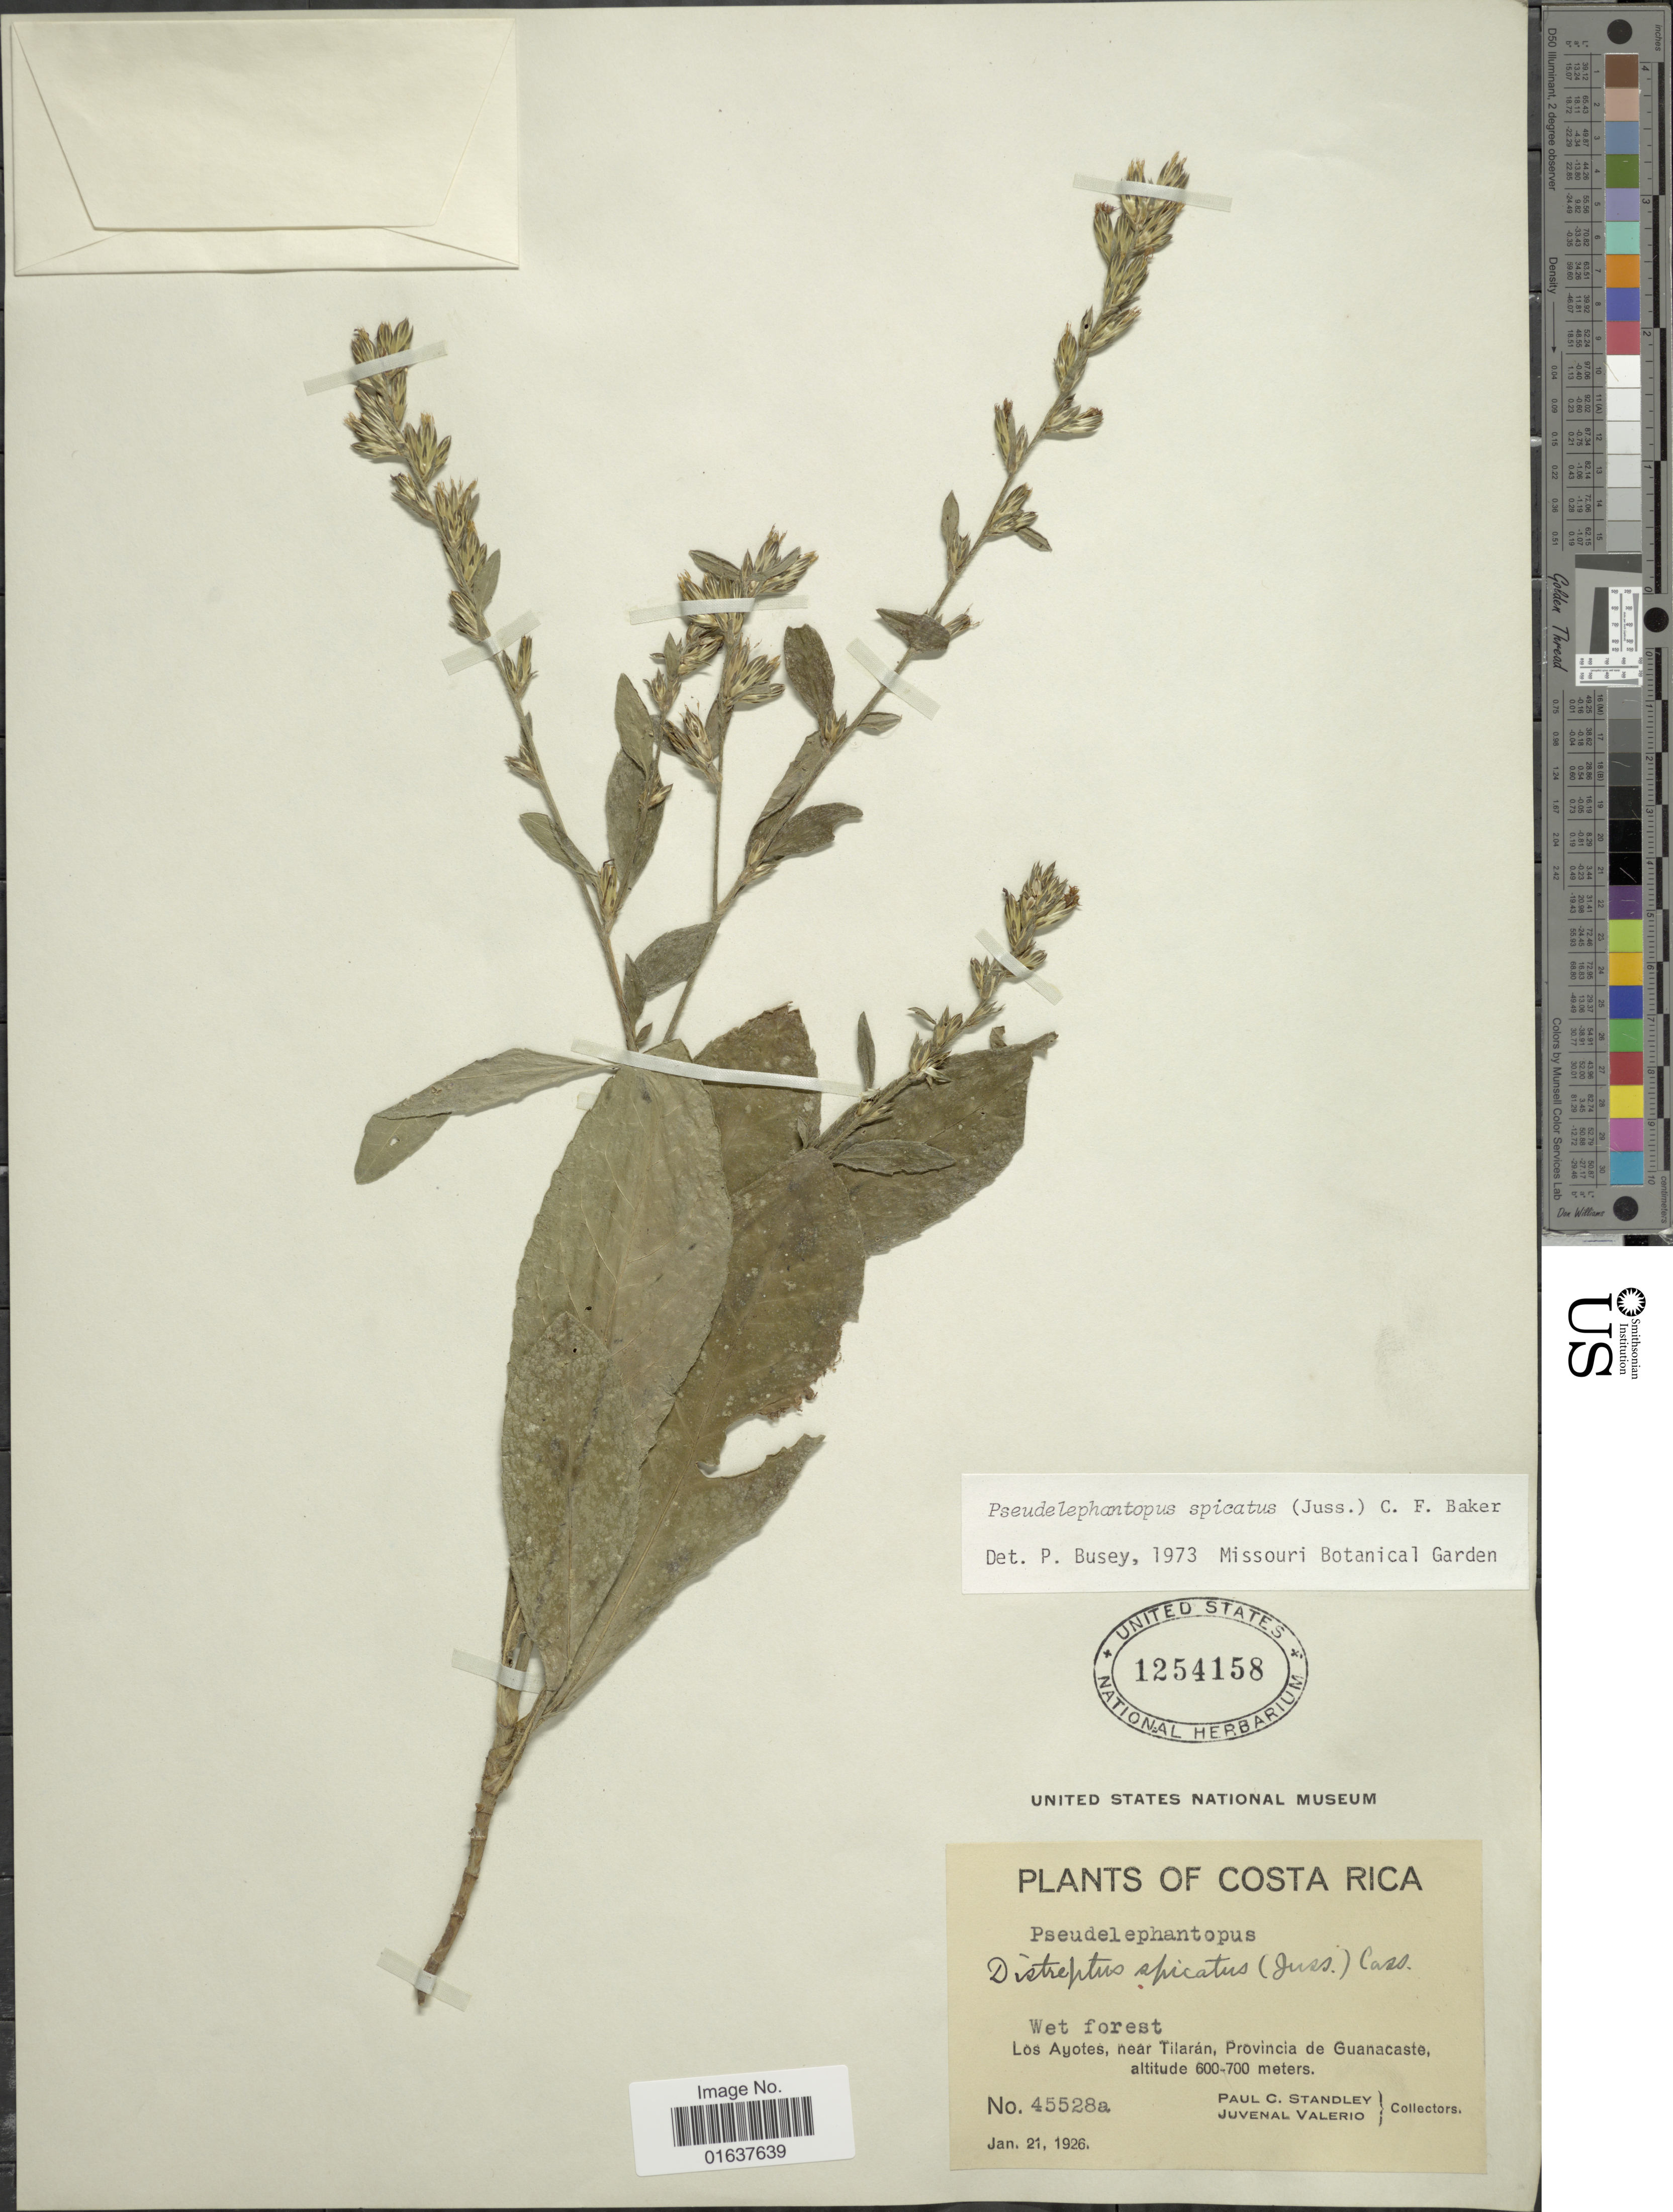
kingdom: Plantae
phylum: Tracheophyta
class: Magnoliopsida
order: Asterales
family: Asteraceae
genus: Pseudelephantopus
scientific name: Pseudelephantopus spicatus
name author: (Juss. ex Aubl.) C.F. Baker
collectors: P. C. Standley & J. Valerio R.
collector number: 45528a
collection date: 1926-01-21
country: Costa Rica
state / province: Guanacaste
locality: Los Ayotes, near Tilaran, Provincia de Guanacaste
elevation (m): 600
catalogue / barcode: US 1254158